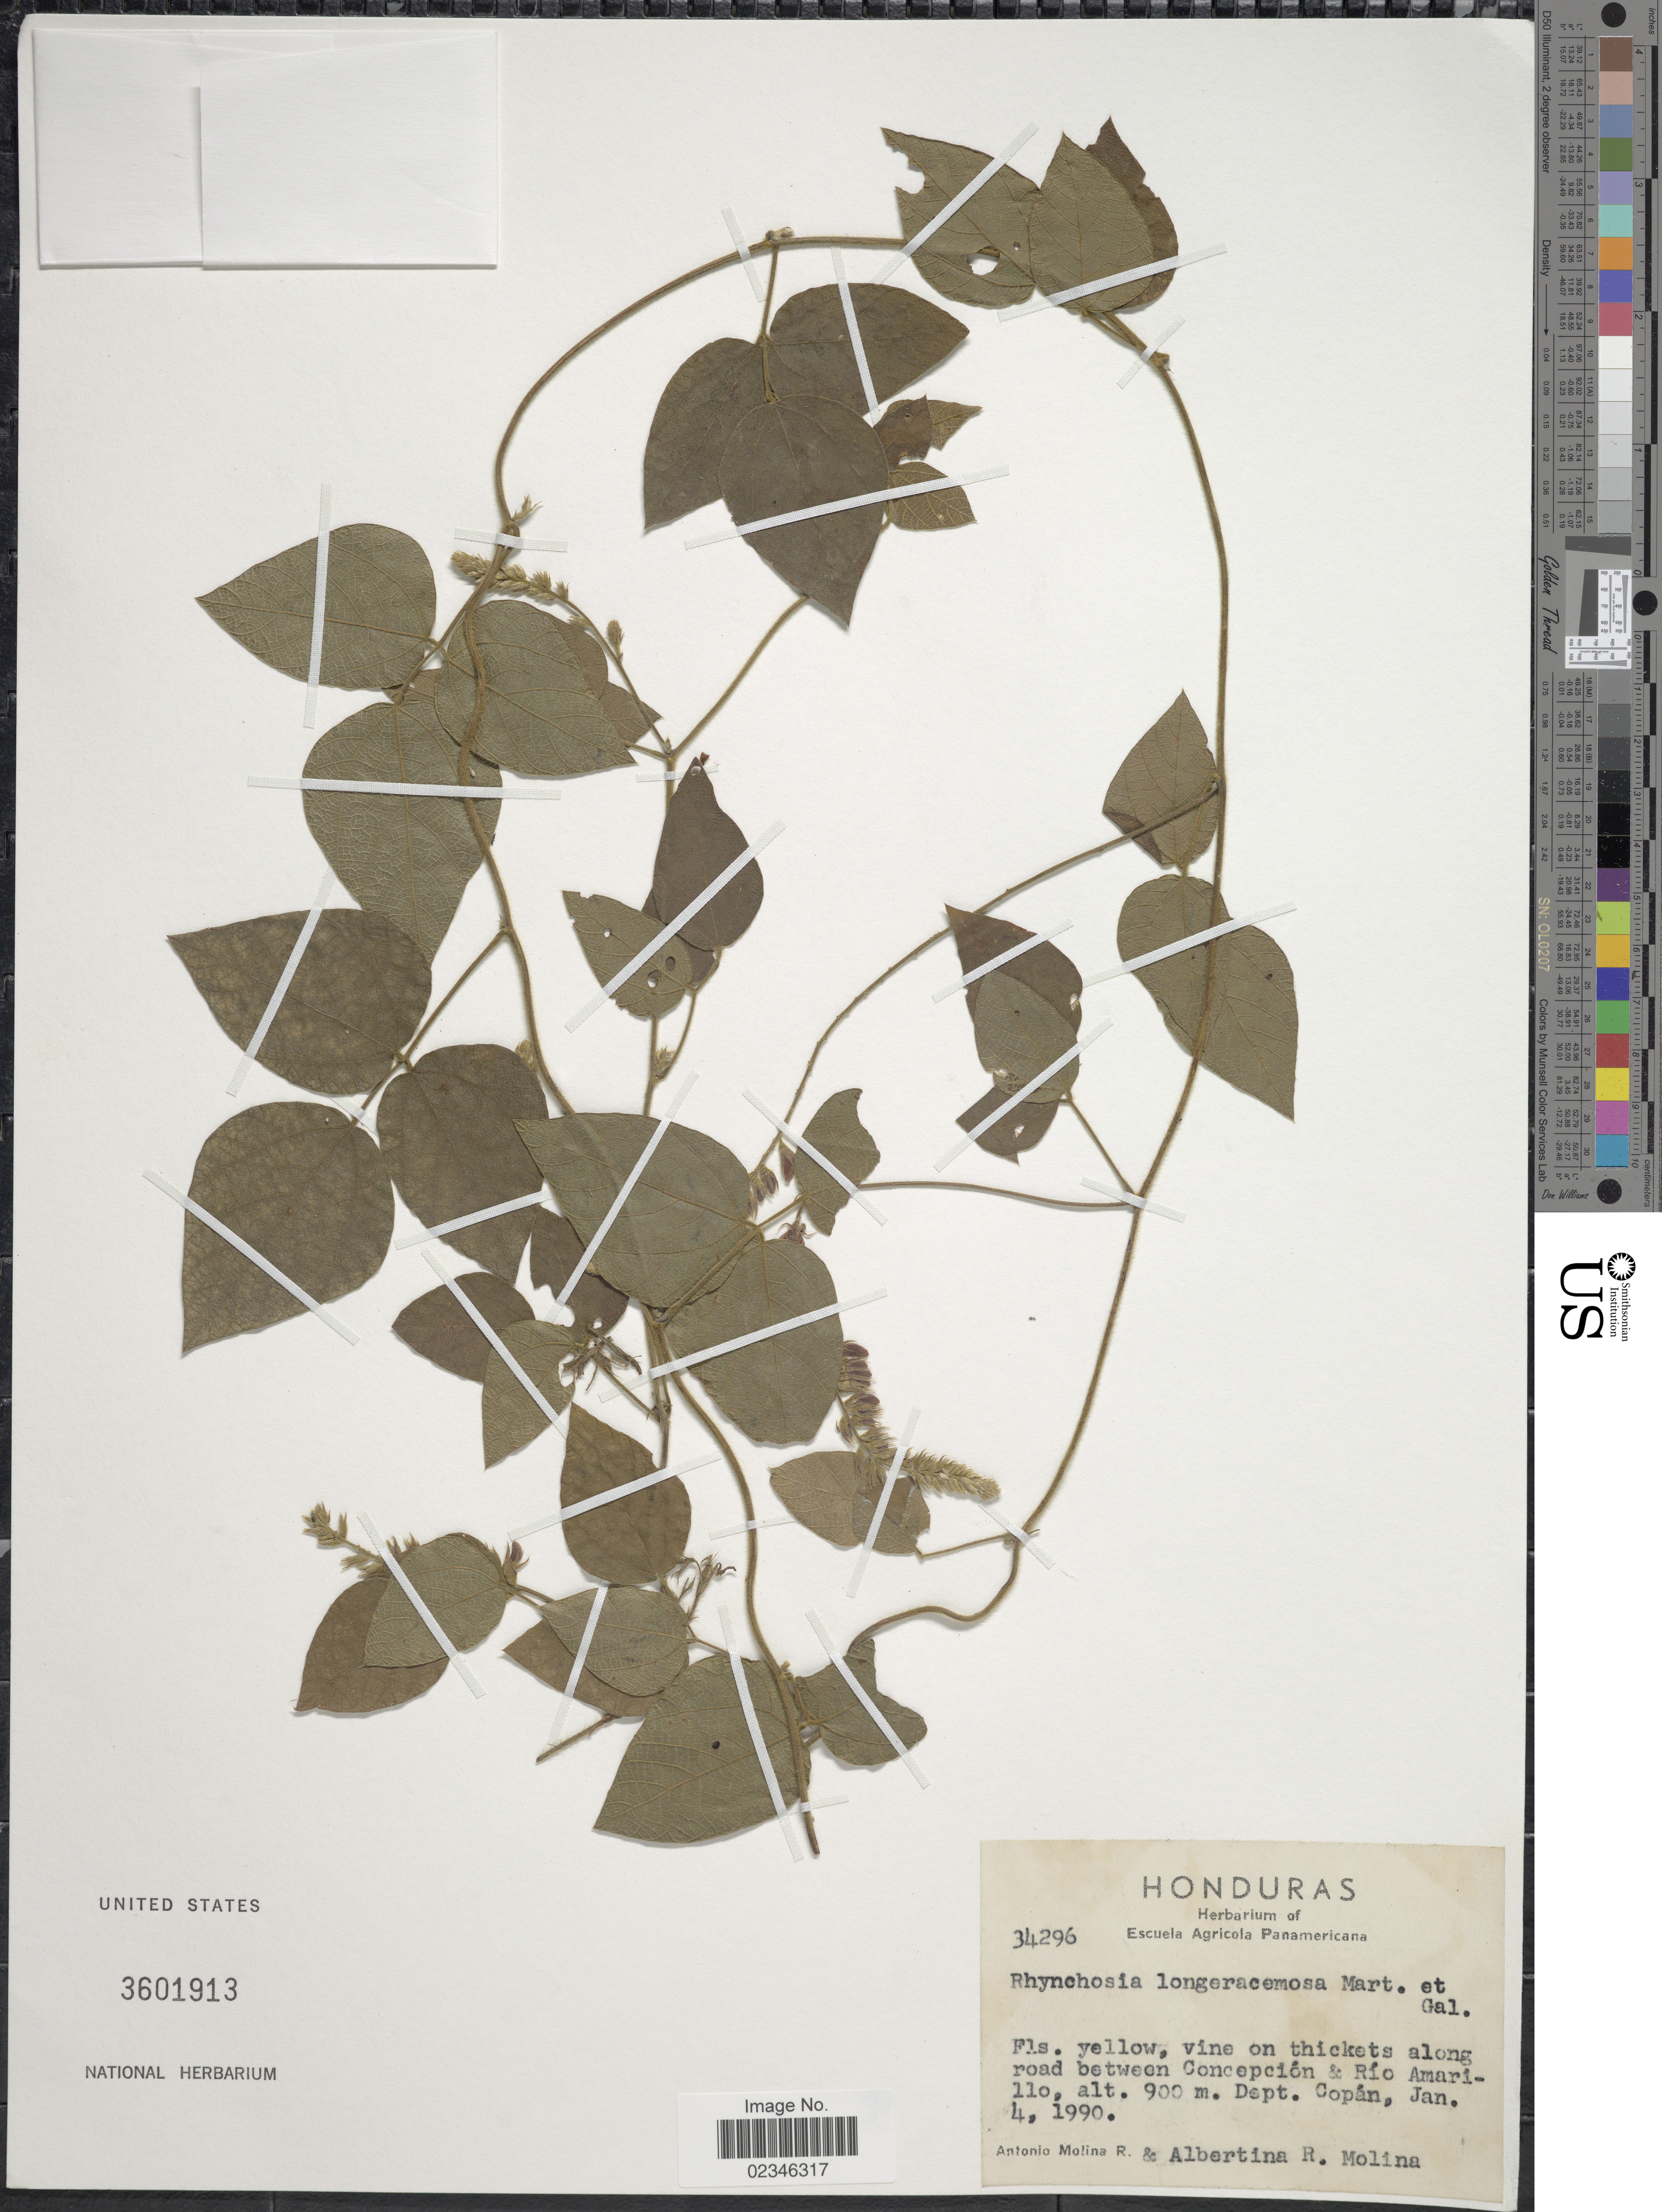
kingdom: Plantae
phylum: Tracheophyta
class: Magnoliopsida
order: Fabales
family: Fabaceae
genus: Rhynchosia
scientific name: Rhynchosia longeracemosa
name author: M. Martens & Galeotti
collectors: A. Molina R. & A. R. Molina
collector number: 34296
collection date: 1990-01-04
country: Honduras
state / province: Copán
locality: Vine on thickets along road between Concepcion & Río Amarillo. Dept. Copán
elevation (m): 900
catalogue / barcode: US 3601913